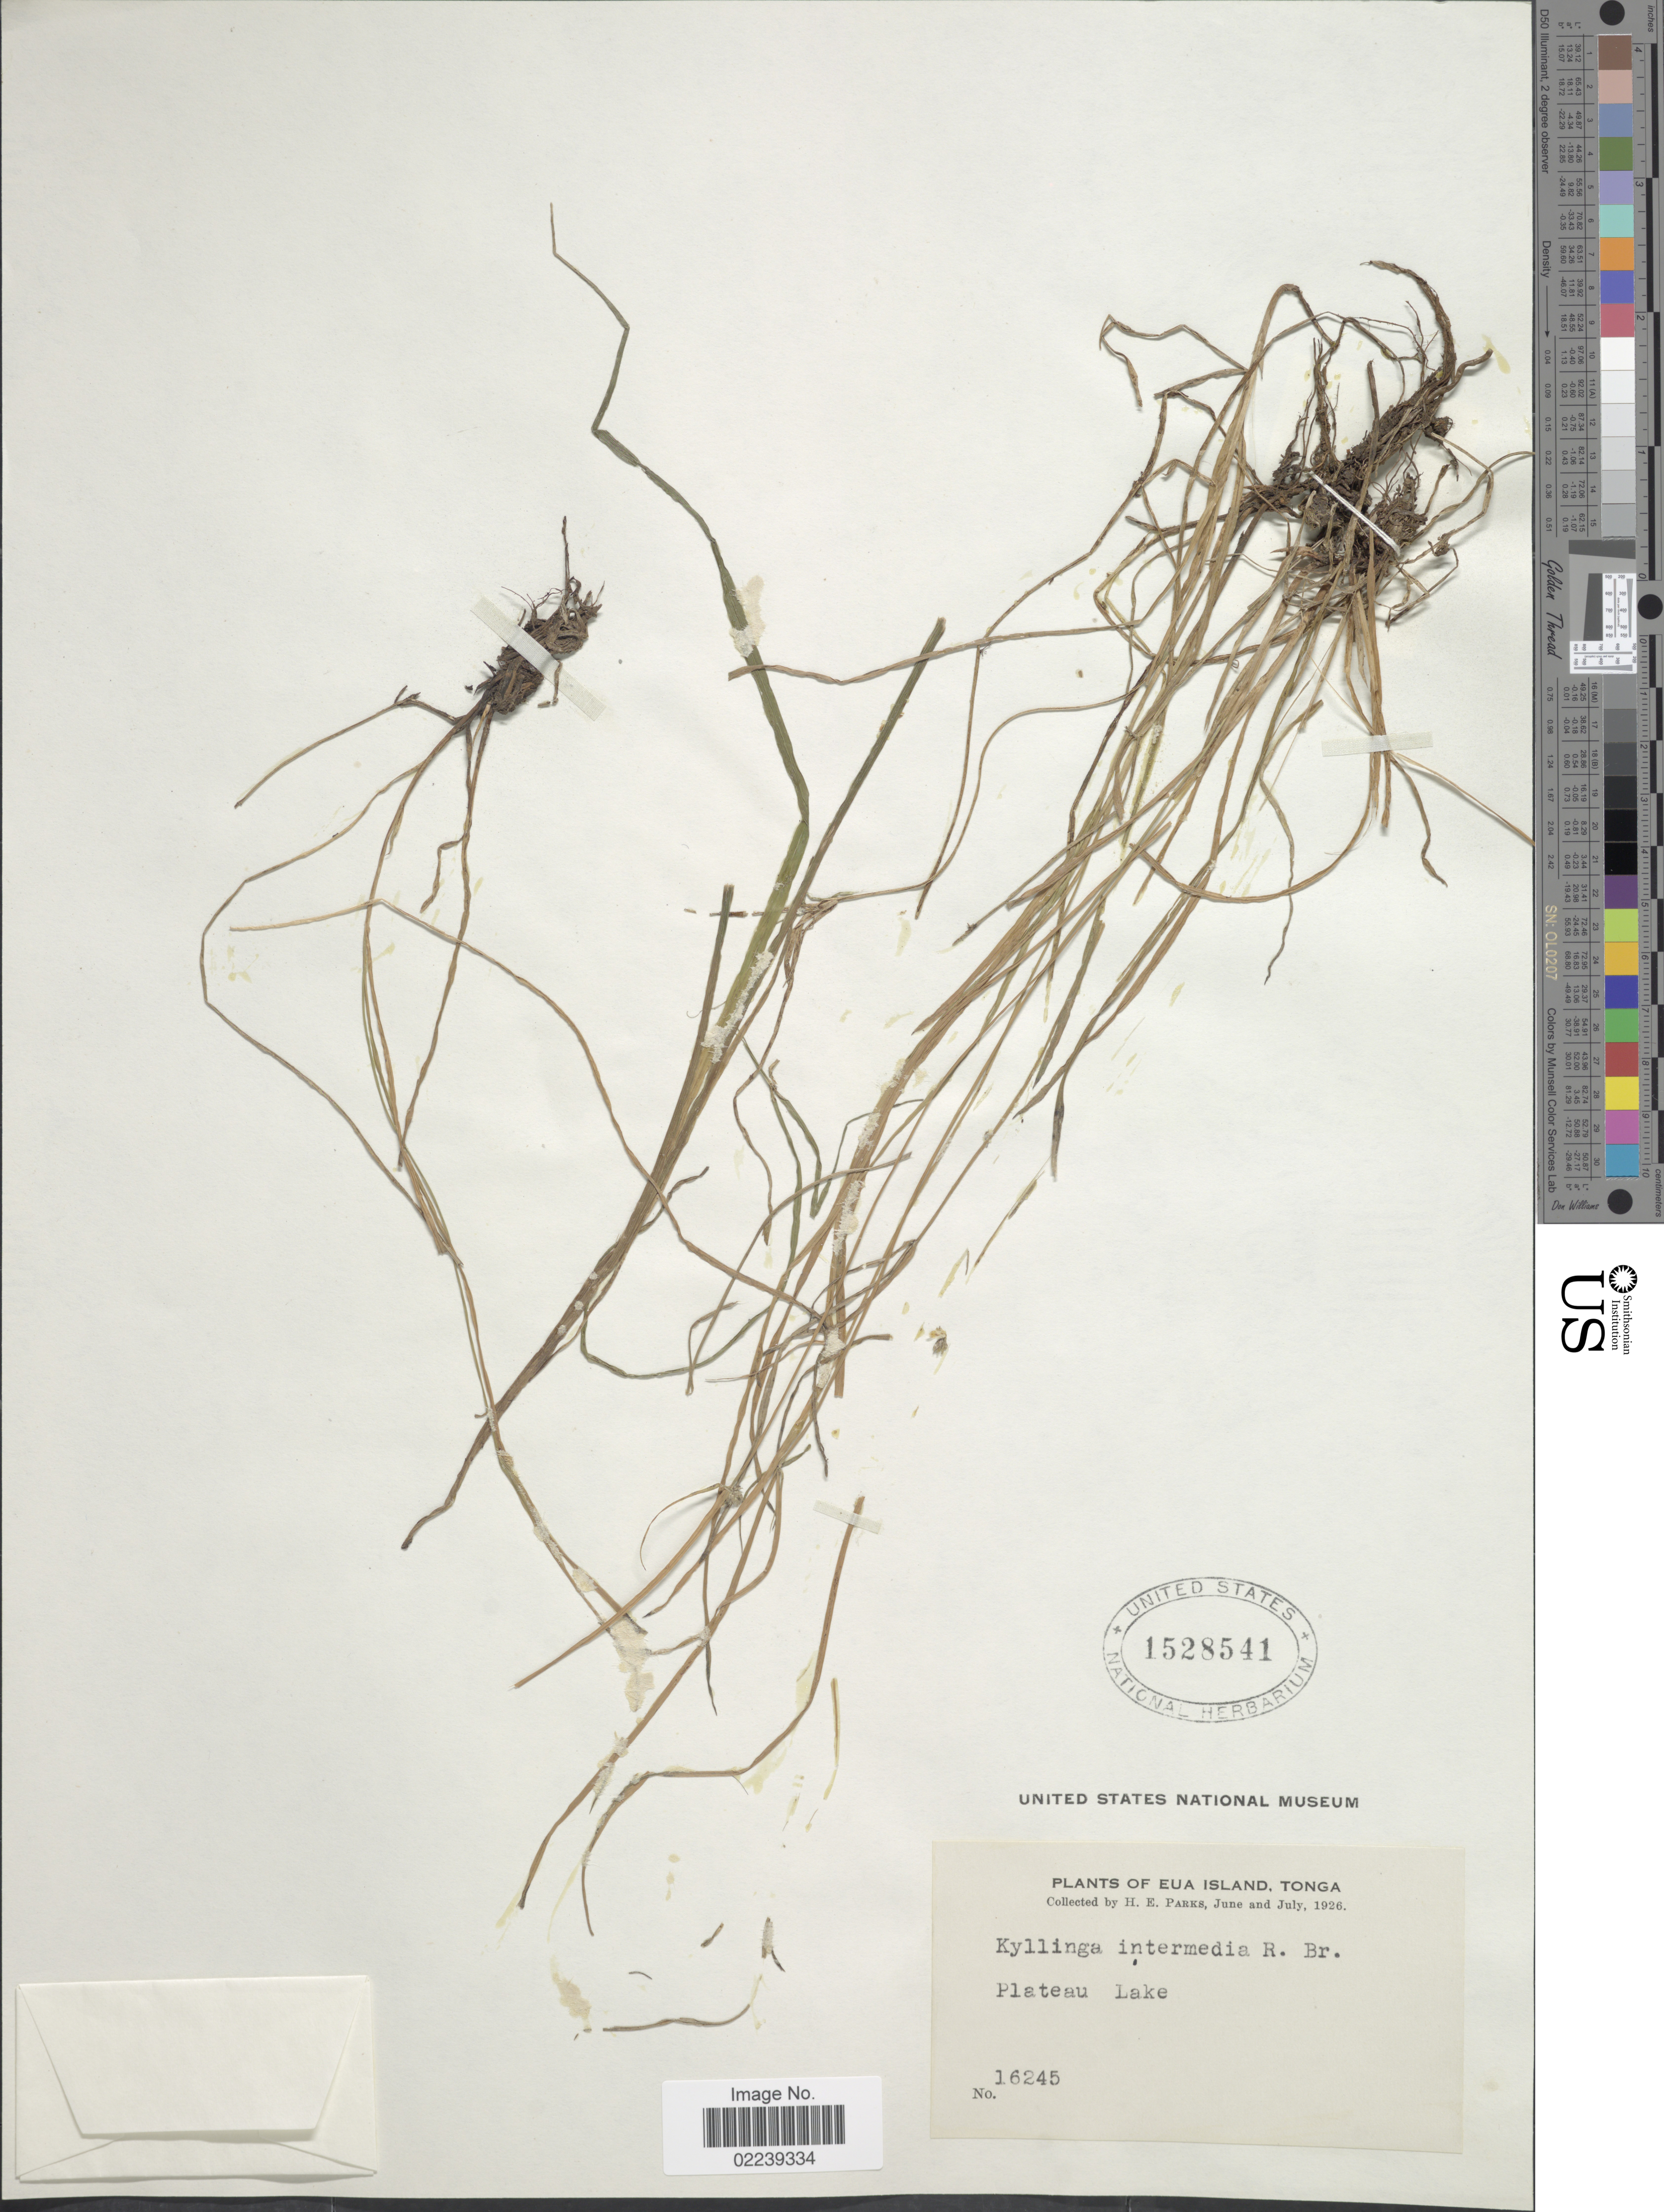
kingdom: Plantae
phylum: Tracheophyta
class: Liliopsida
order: Poales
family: Cyperaceae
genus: Cyperus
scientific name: Cyperus aromaticus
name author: (Ridl.) Mattf. & Kük.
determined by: Strong, M. T., (US), Smithsonian Institution - National Museum of Natural History (UNITED STATES)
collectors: H. E. Parks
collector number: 16245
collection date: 1926-06/1926-07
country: Tonga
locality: Eua Island, Plateau Lake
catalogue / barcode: US 1528541